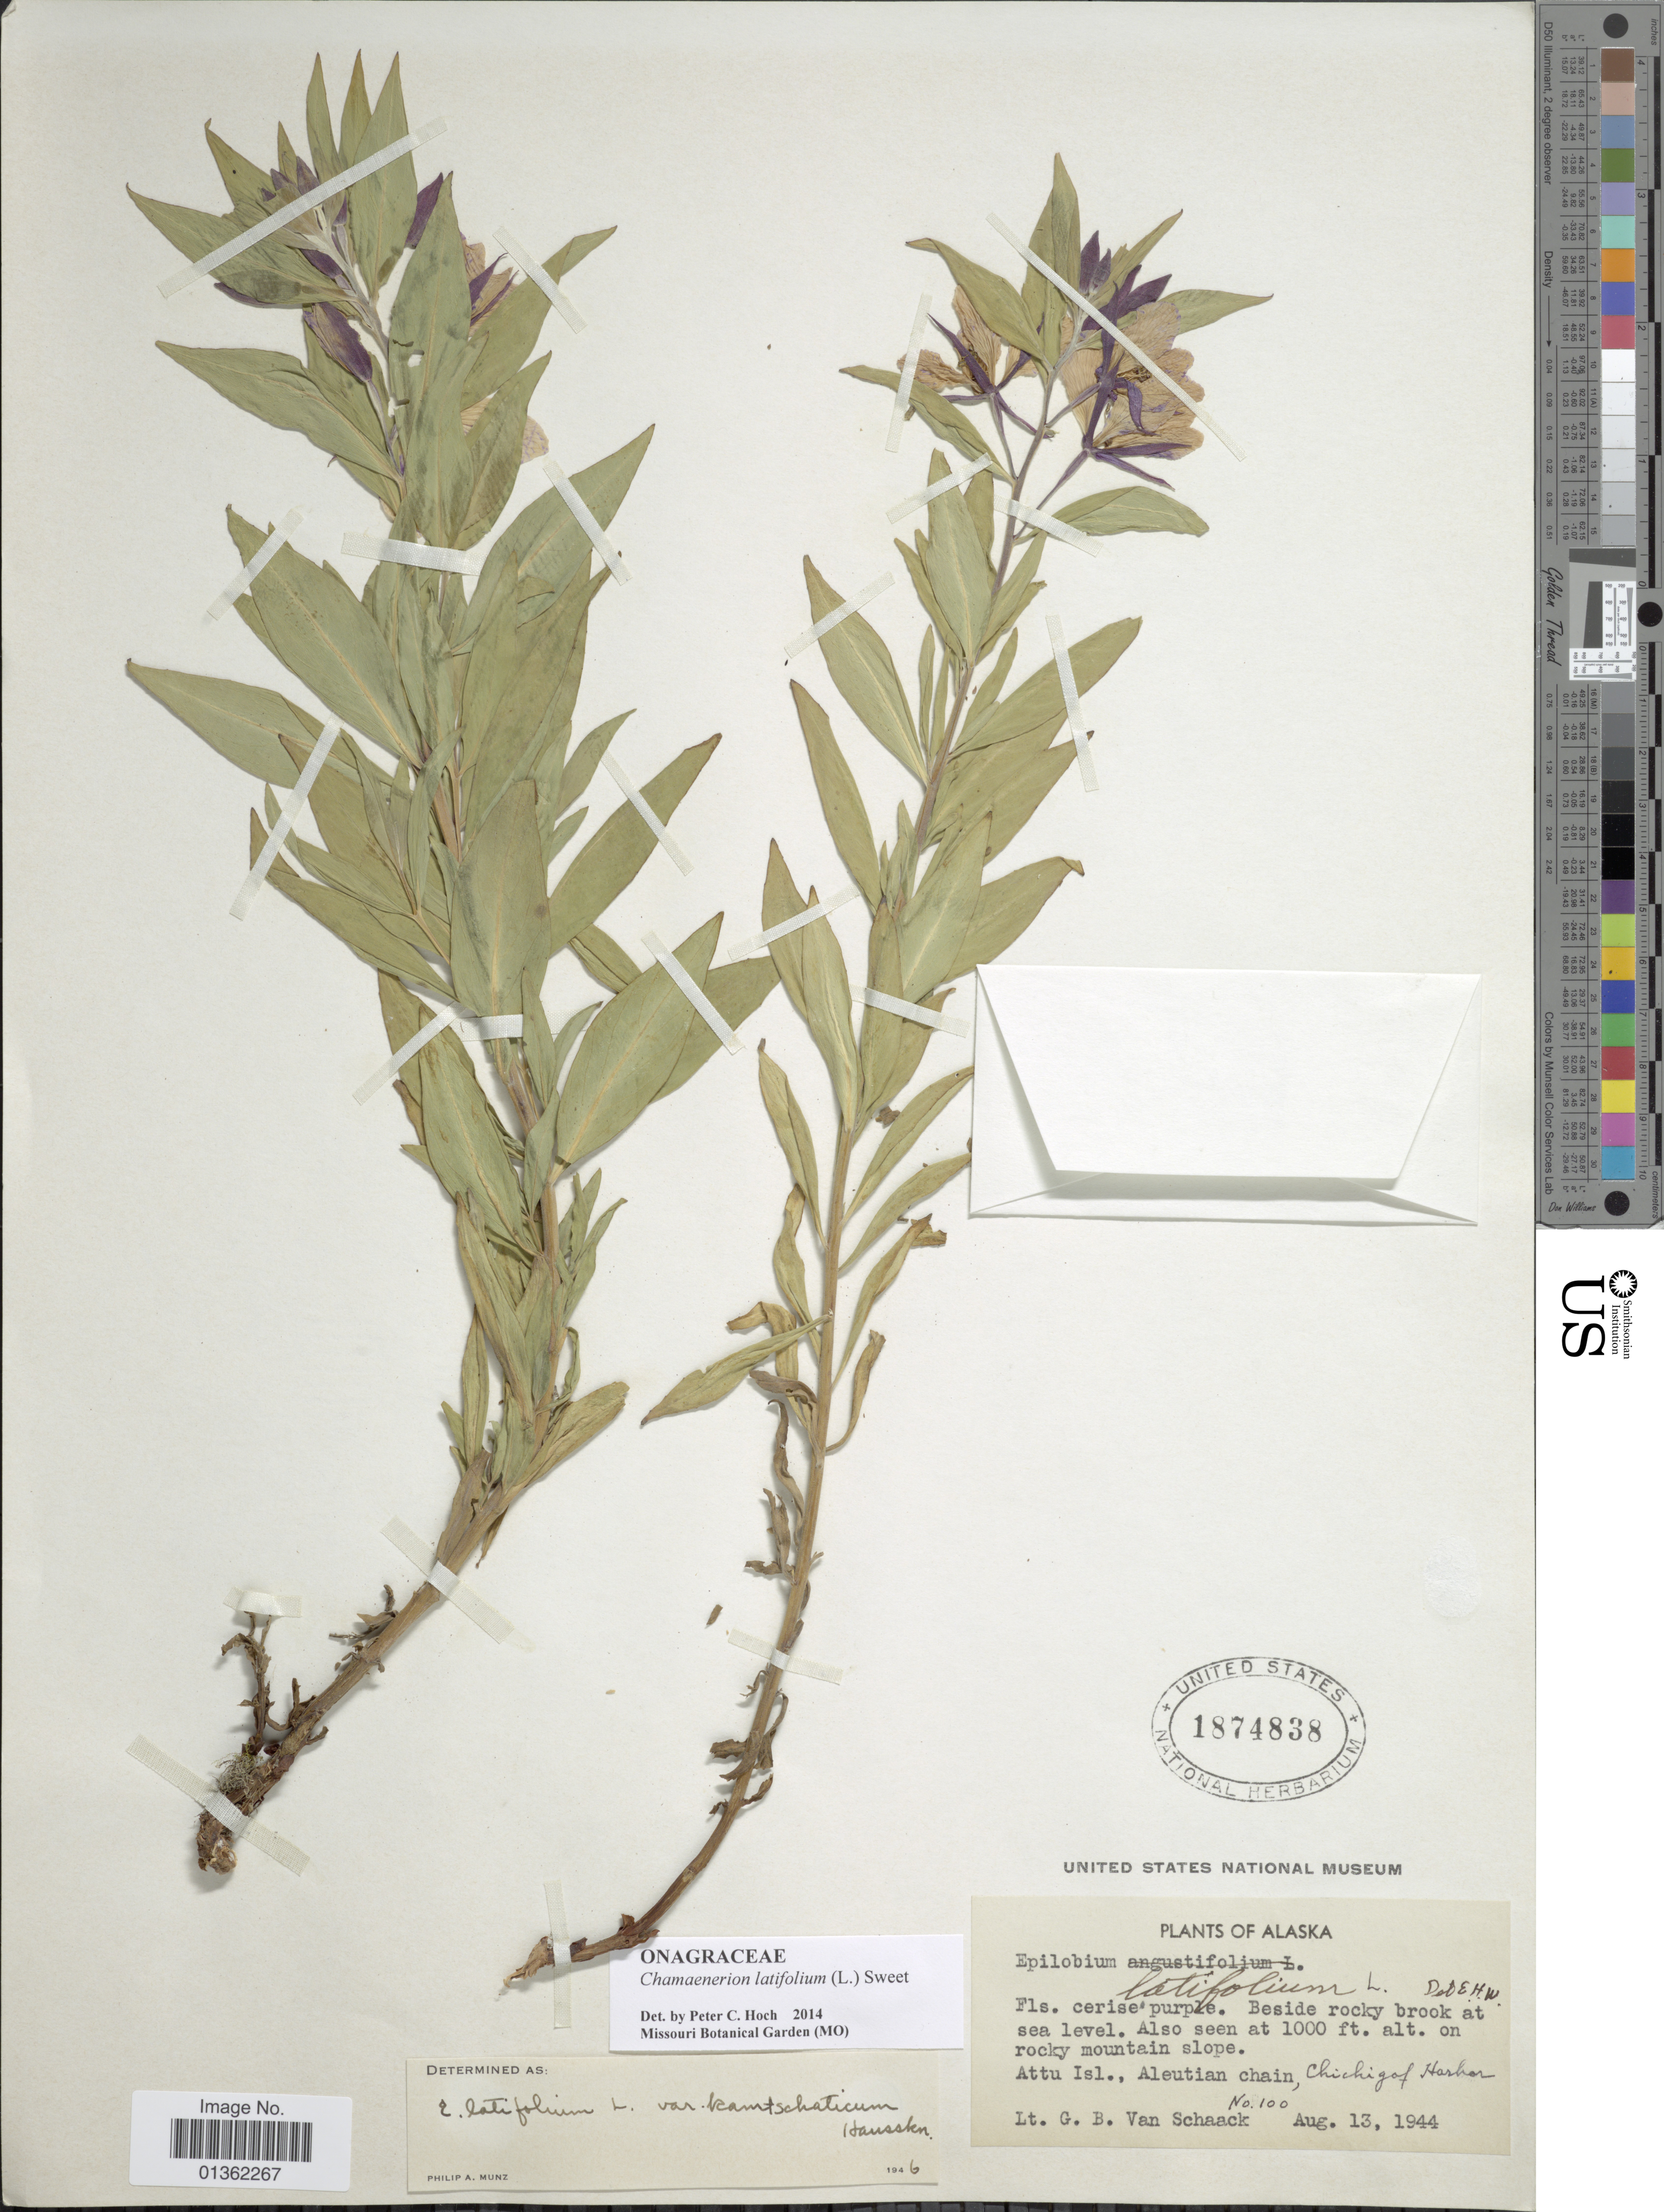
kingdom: Plantae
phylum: Tracheophyta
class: Magnoliopsida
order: Myrtales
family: Onagraceae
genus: Chamaenerion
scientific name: Chamaenerion latifolium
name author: (L.) Th. Fr. & Lange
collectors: G. Van Schaack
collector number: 100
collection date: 1944-08-13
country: United States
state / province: Alaska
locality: Attu Isl., Aleutian chain, Chichigof Harbor.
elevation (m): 305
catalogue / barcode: US 1874838